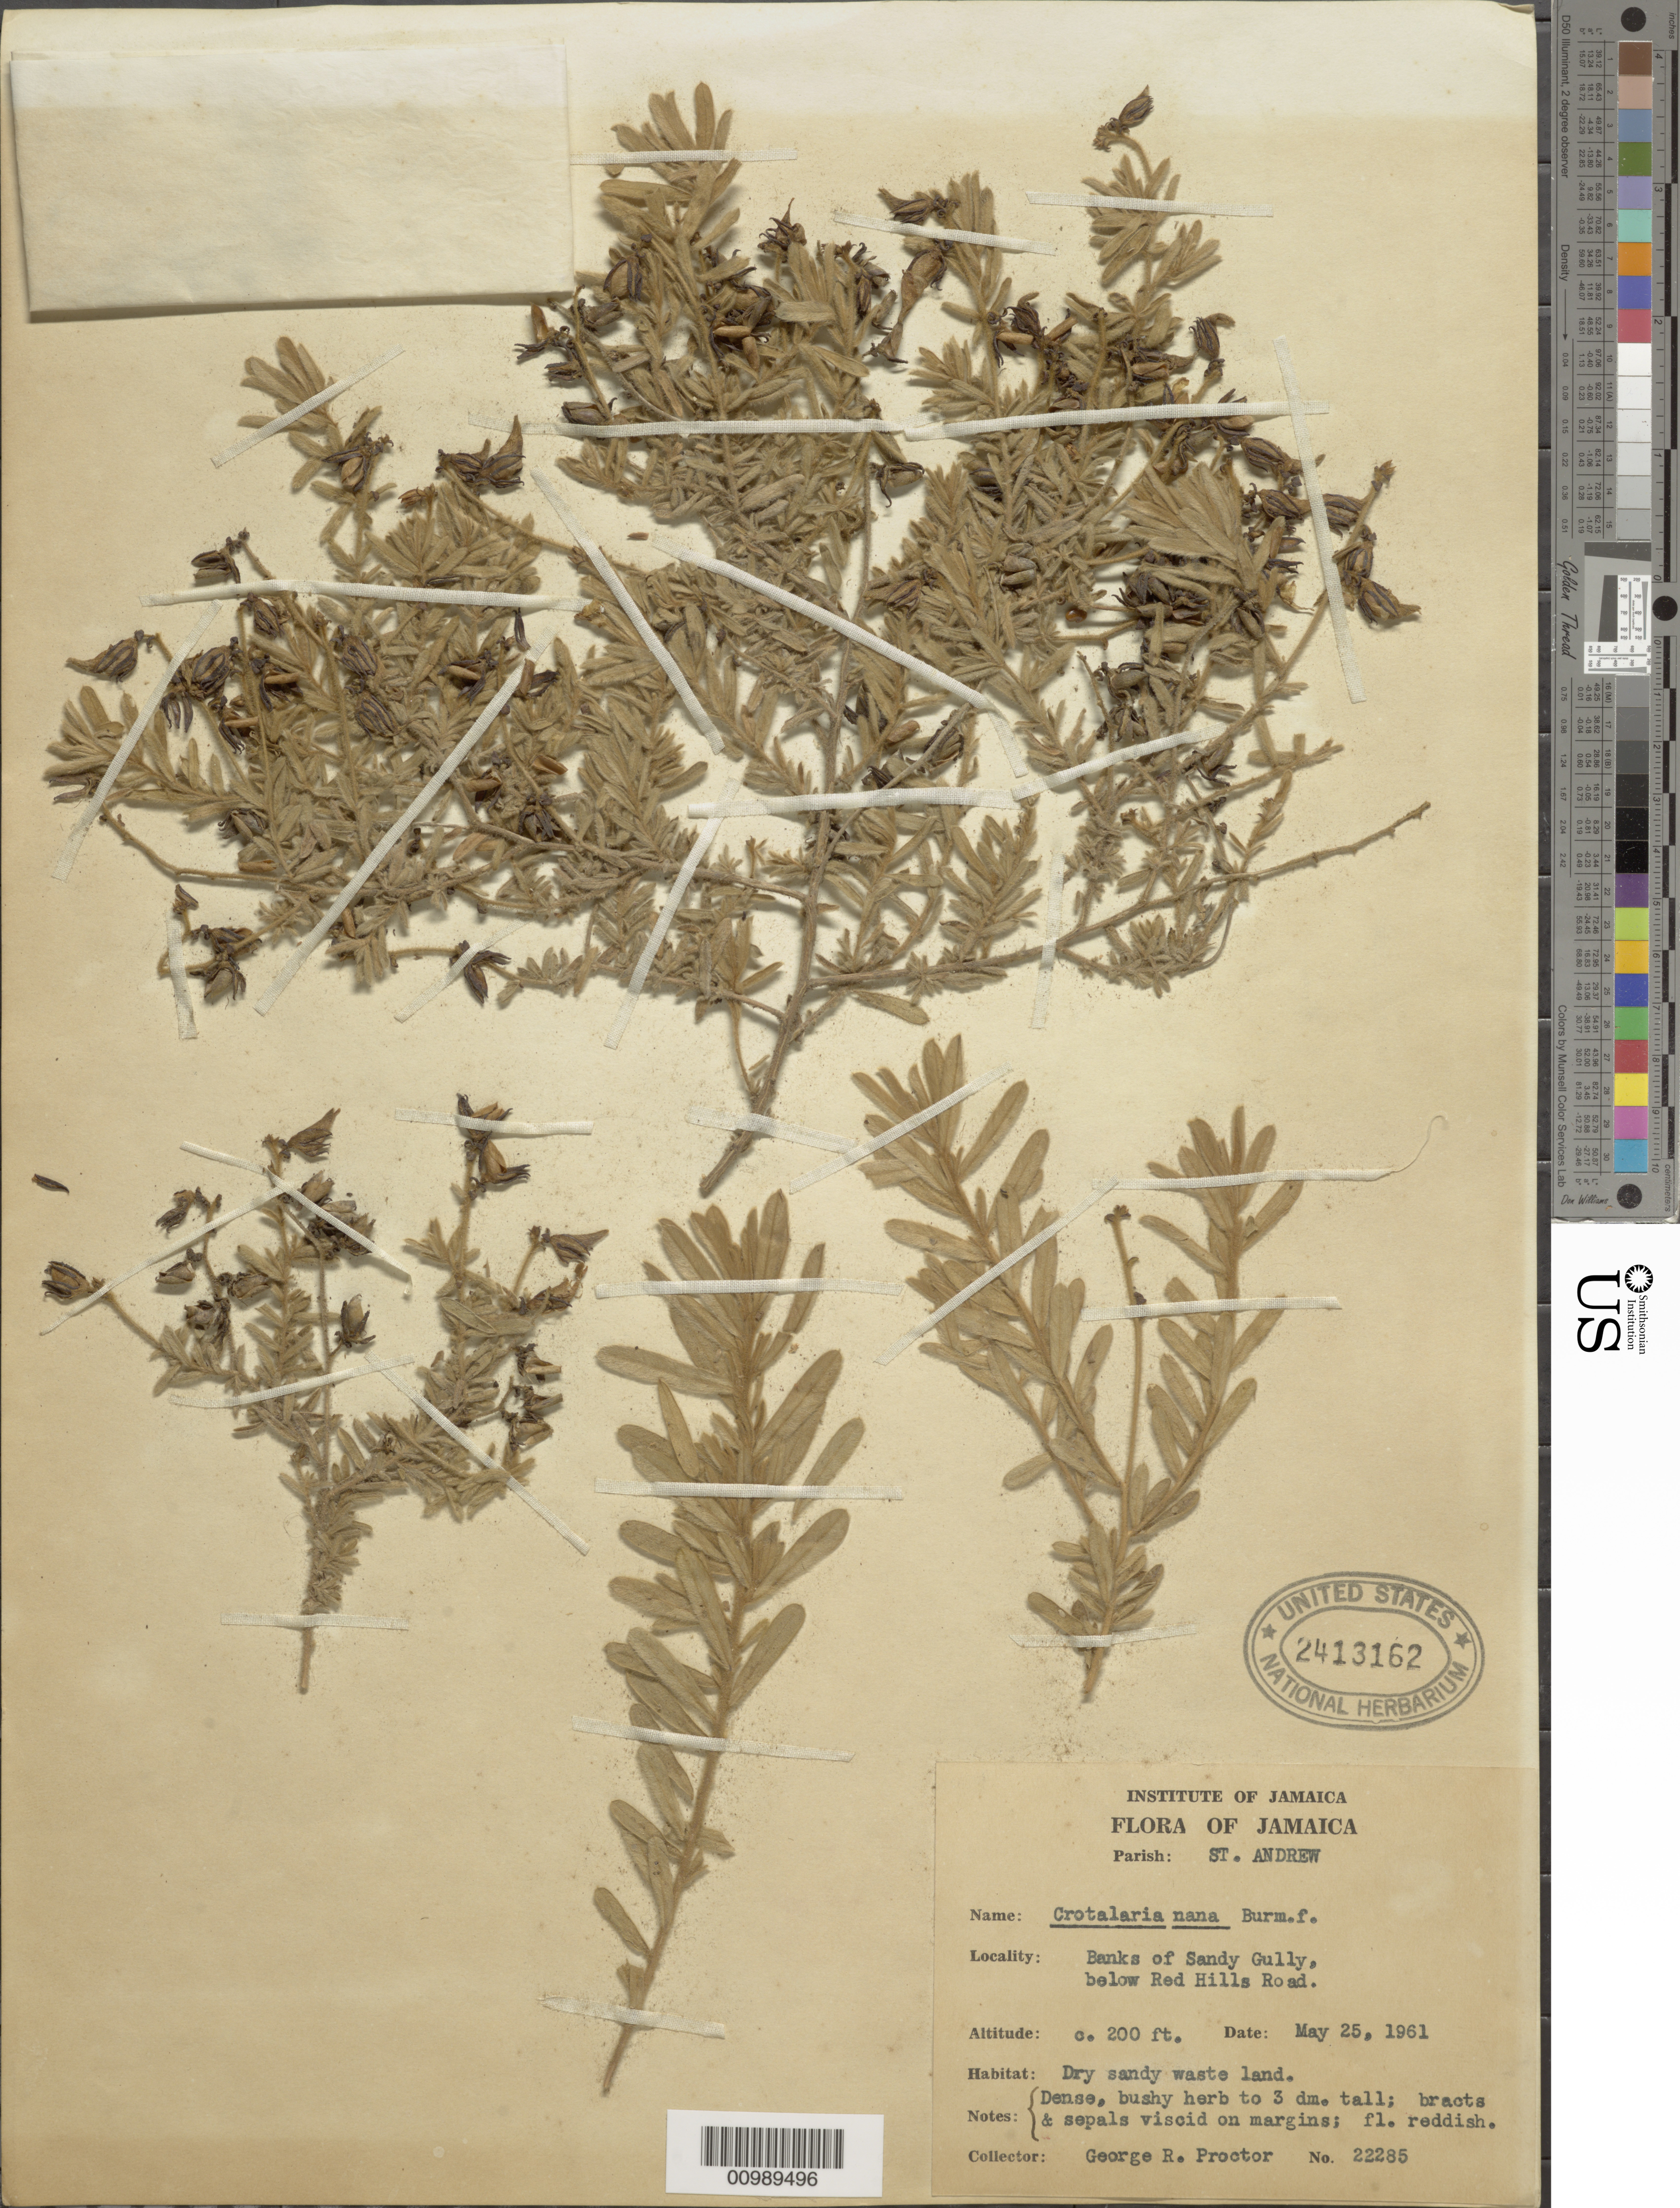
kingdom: Plantae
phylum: Tracheophyta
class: Magnoliopsida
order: Fabales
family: Fabaceae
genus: Crotalaria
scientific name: Crotalaria nana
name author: Burm. f.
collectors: G. R. Proctor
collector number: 22285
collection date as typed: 25 May 1961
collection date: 1961-05-25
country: Jamaica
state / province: Saint Andrew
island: Jamaica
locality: Banks of sandy Gully, below Red Hills Road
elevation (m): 61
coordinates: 0 N, 0 E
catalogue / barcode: US 2413162